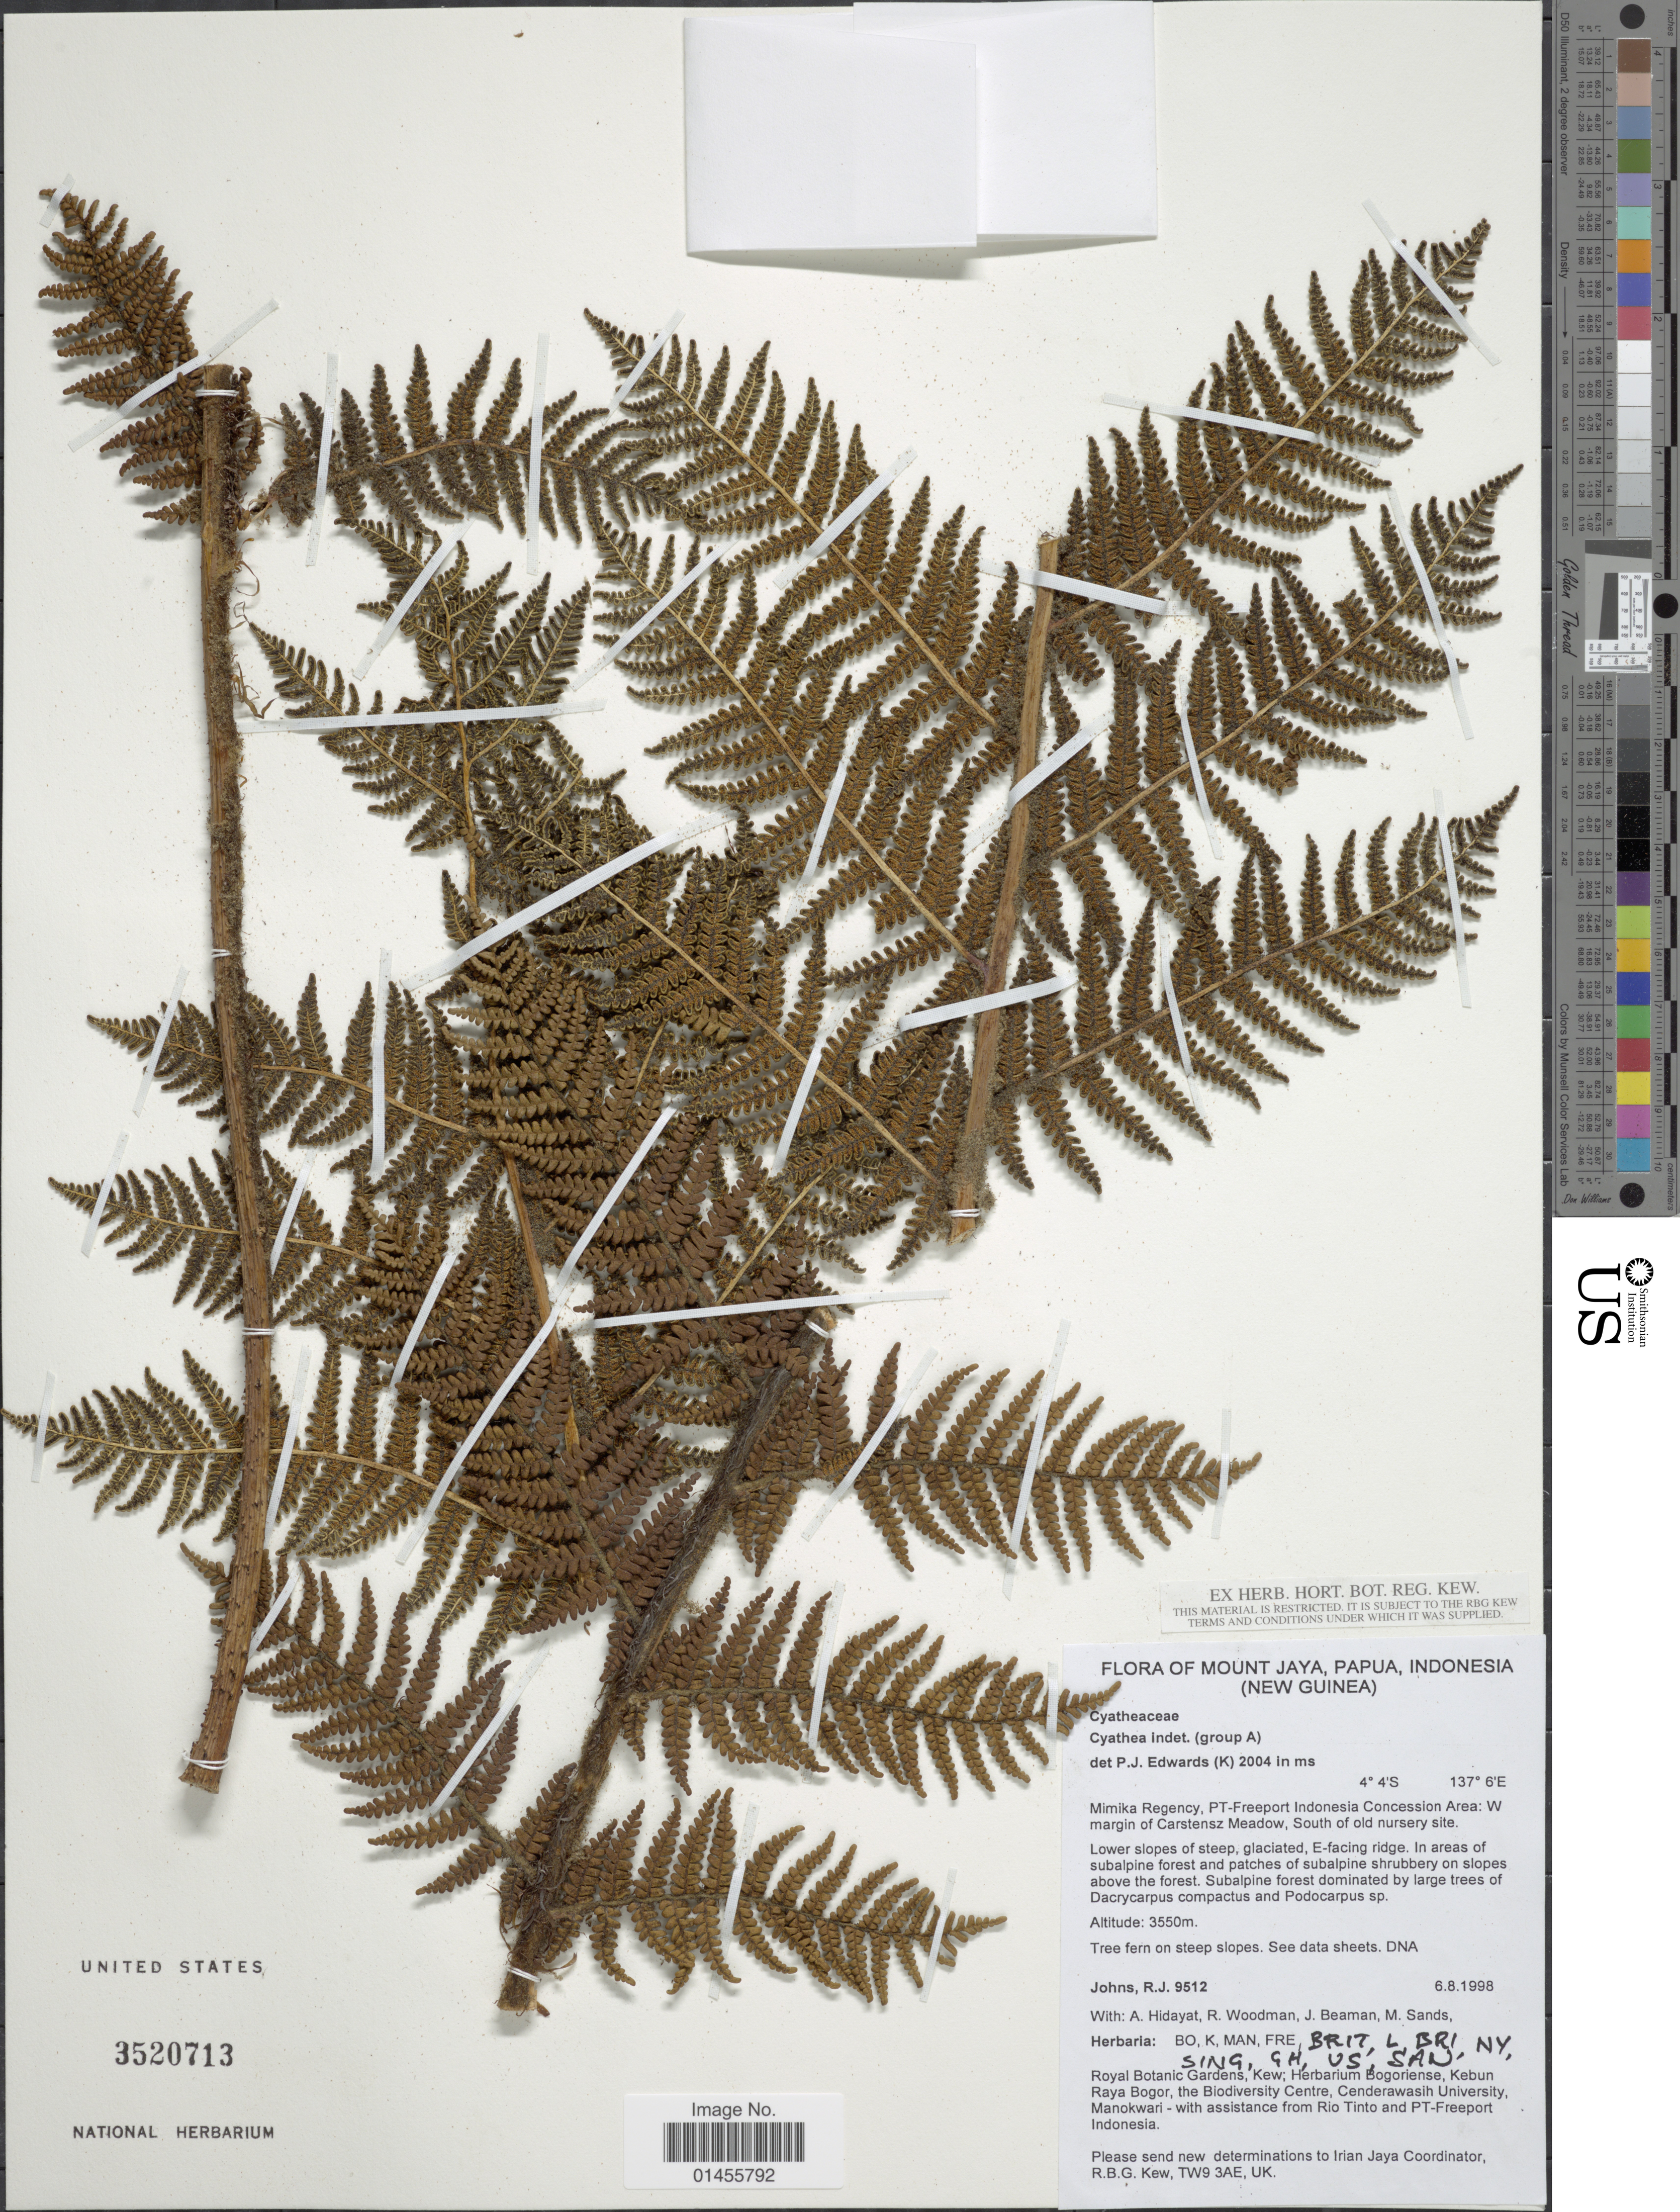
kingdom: Plantae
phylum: Tracheophyta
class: Polypodiopsida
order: Cyatheales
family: Cyatheaceae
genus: Alsophila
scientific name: Alsophila sp.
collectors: R. Johns, A. Hidayat, R. Woodman & J. H. Beaman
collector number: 9512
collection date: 1998-08-06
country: Indonesia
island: New Guinea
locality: Mount Jaya, New Guinea. Mimika Regency, PT-Freeport Indonesia Concession Area: W margin of Carstensz Meadow, South of old nursery site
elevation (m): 3550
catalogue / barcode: US 3520713